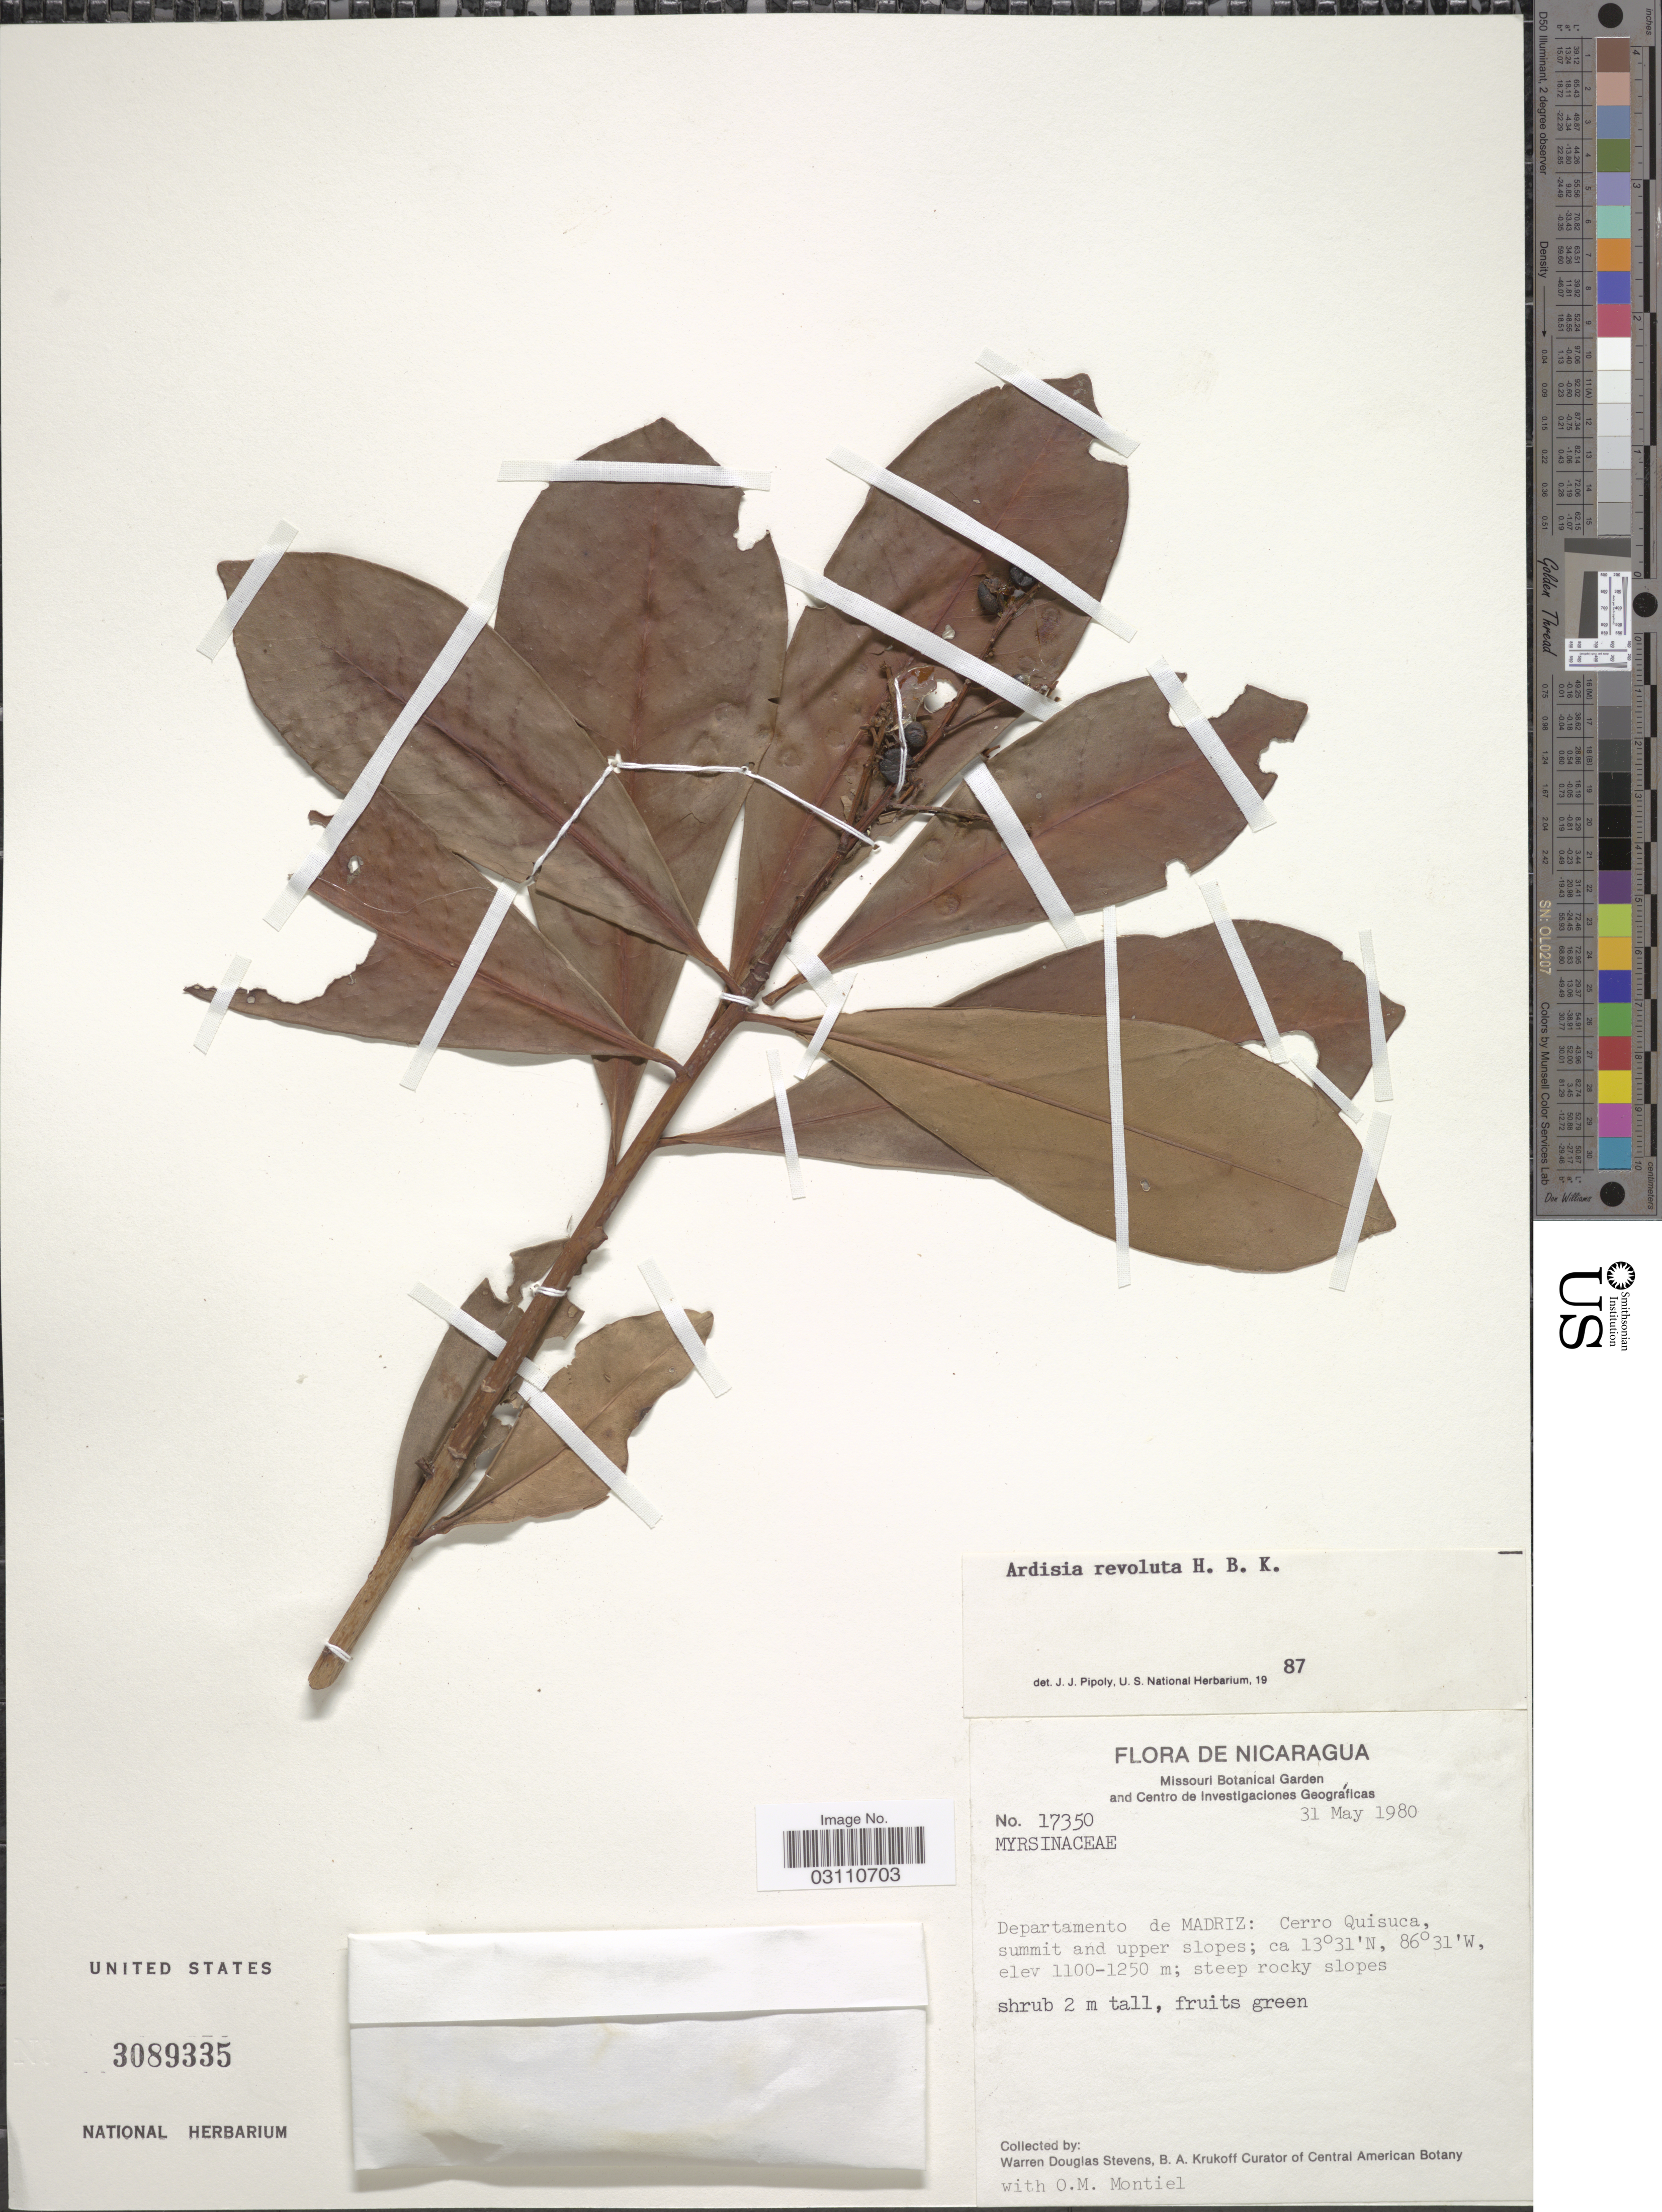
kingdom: Plantae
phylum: Tracheophyta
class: Magnoliopsida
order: Ericales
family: Primulaceae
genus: Ardisia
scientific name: Ardisia revoluta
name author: Kunth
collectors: W. D. Stevens & O. Montiel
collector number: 17350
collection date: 1980-05-31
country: Nicaragua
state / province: Madriz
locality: Departamento de Madriz: Cerro Quisuca, summit and upper slopes.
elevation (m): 1100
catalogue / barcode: US 3089335